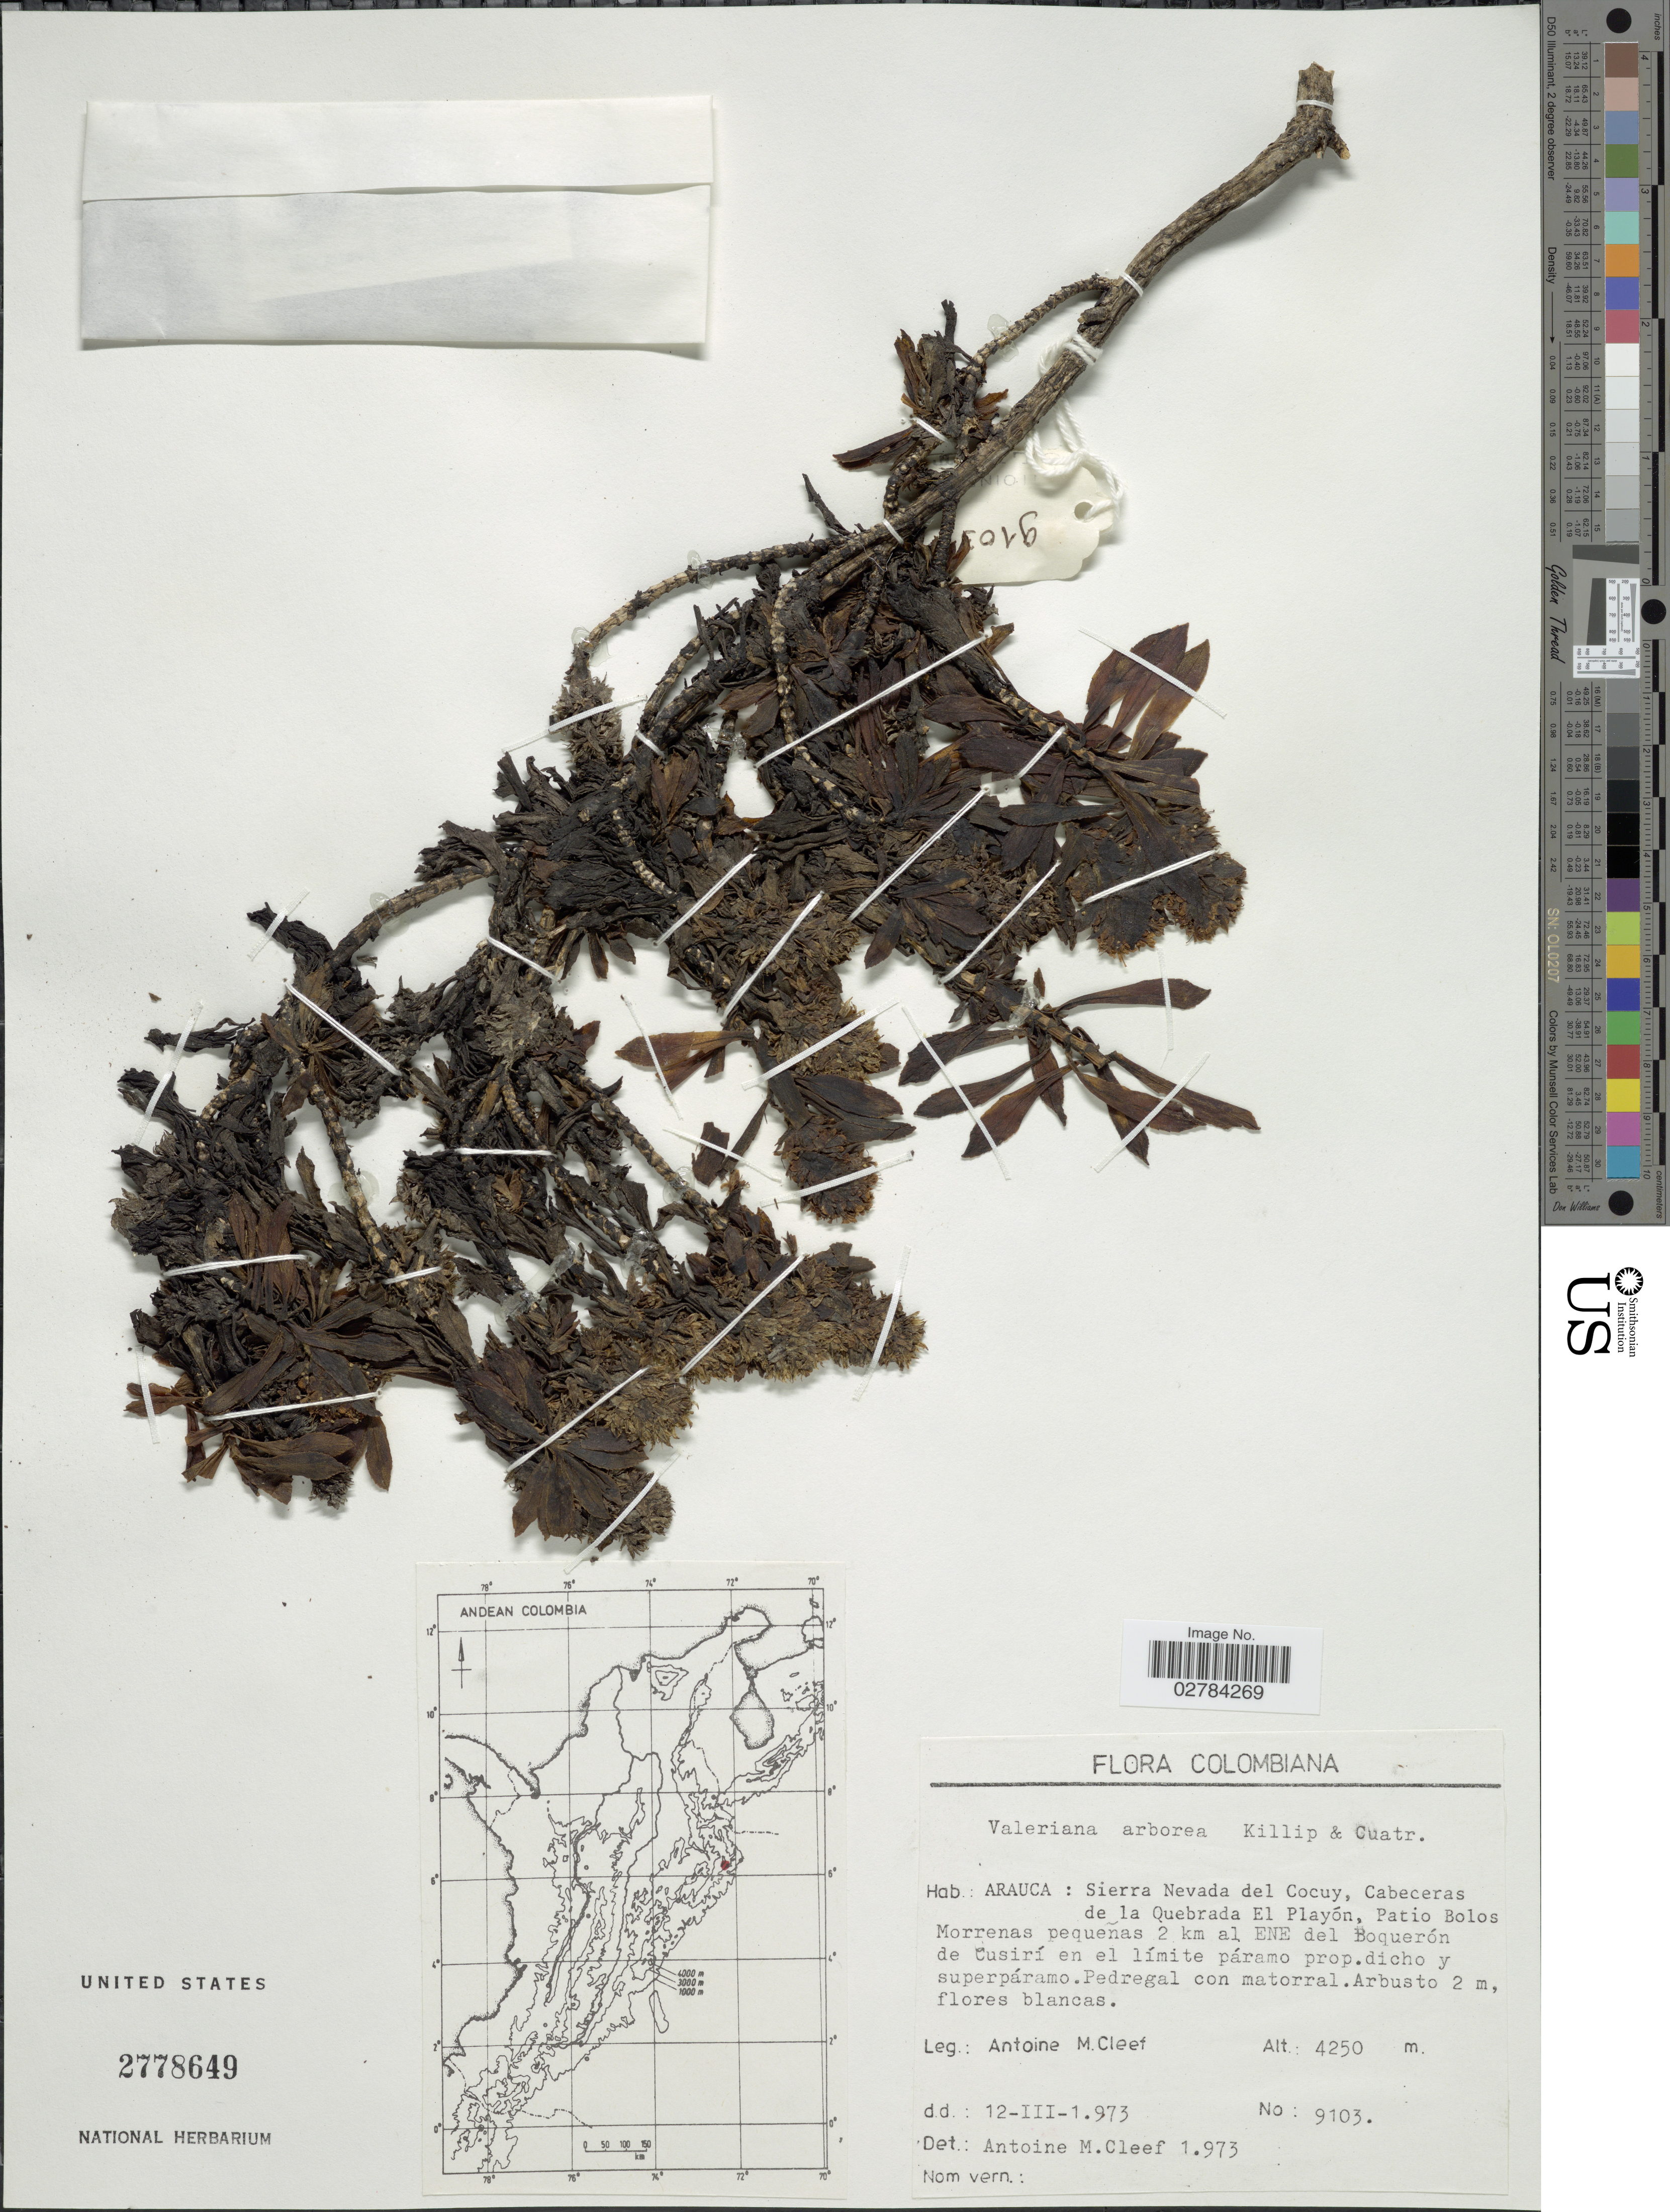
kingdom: Plantae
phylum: Tracheophyta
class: Magnoliopsida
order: Dipsacales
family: Caprifoliaceae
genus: Valeriana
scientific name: Valeriana arborea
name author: Killip & Cuatrec.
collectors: A. M. Cleef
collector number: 9103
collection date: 1973-03-12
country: Colombia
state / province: Arauca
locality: Sierra Nevada del Cocuy, Cabeceras de la Quebrada El Playón, Patio Bolos Morrenas pequeñas 2 km al ENE del Boquerón de Cusirí en el límite páramo prop. dicho y superpáramo.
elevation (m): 4250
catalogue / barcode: US 2778649